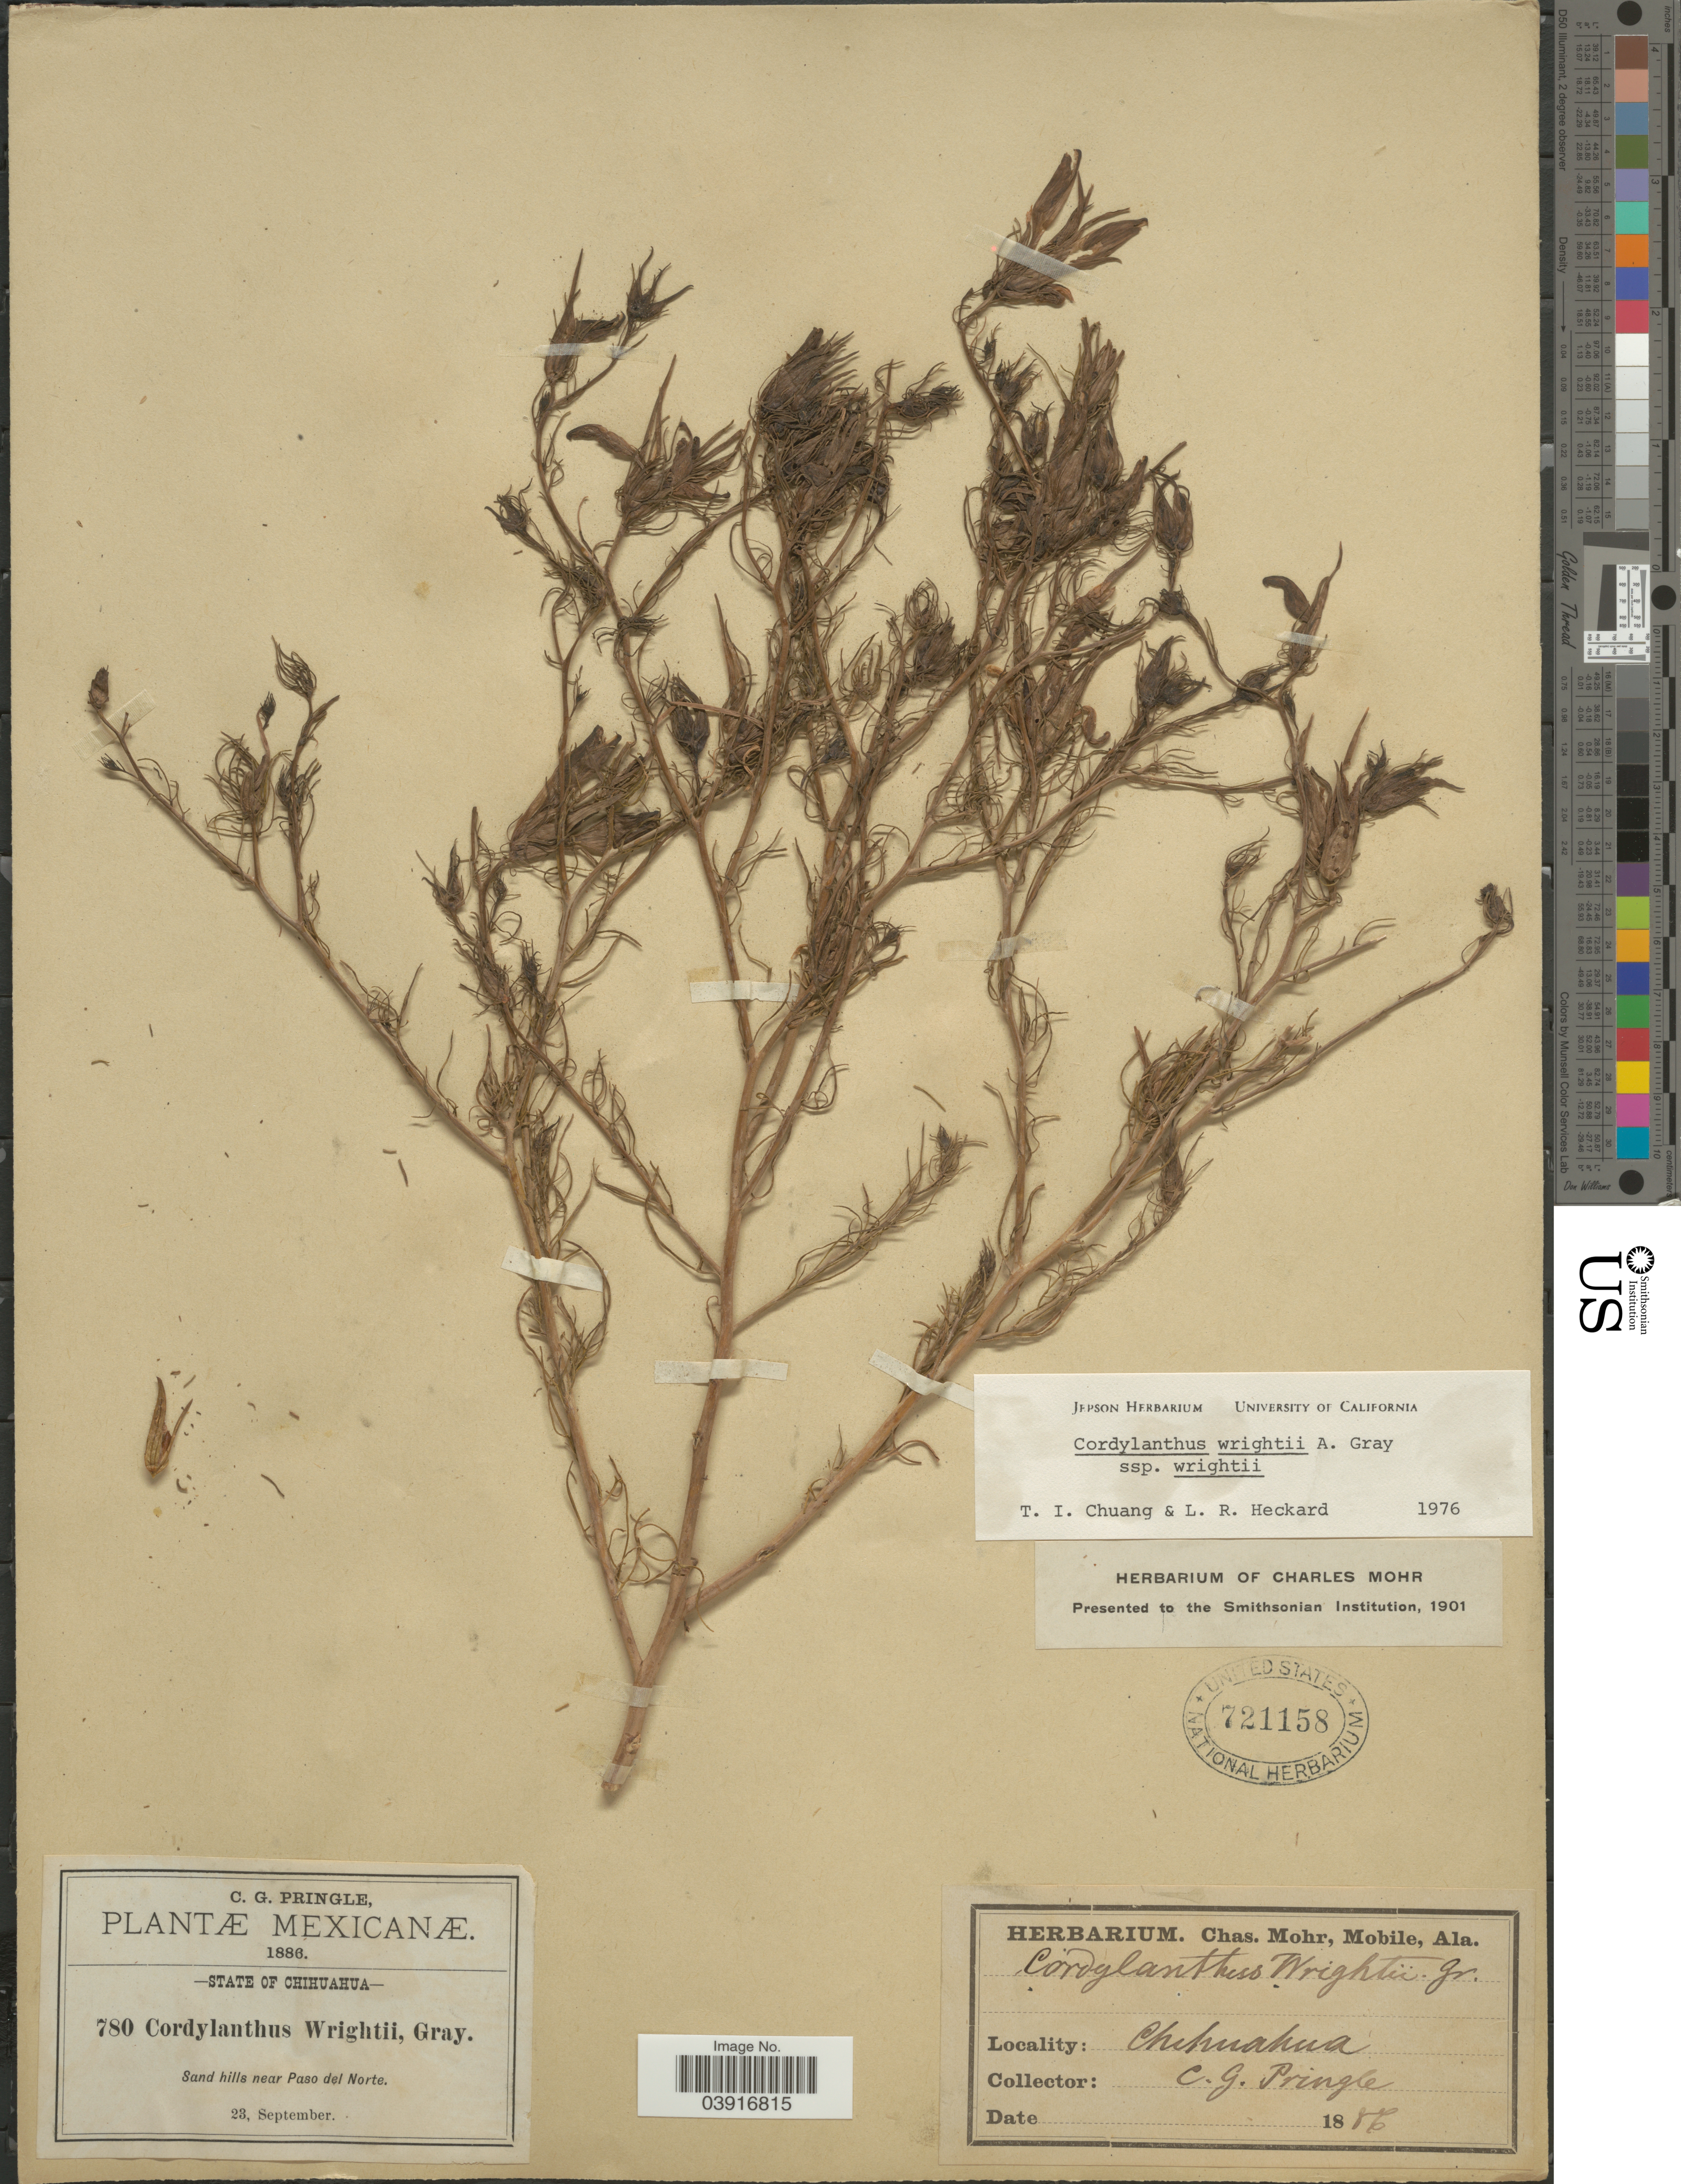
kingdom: Plantae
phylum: Tracheophyta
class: Magnoliopsida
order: Lamiales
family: Orobanchaceae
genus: Cordylanthus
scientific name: Cordylanthus wrightii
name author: A. Gray in Emory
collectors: C. G. Pringle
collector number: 780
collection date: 1886-09-23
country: Mexico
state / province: Chihuahua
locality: Sand hills near Paso del Norte.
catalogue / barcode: US 721158